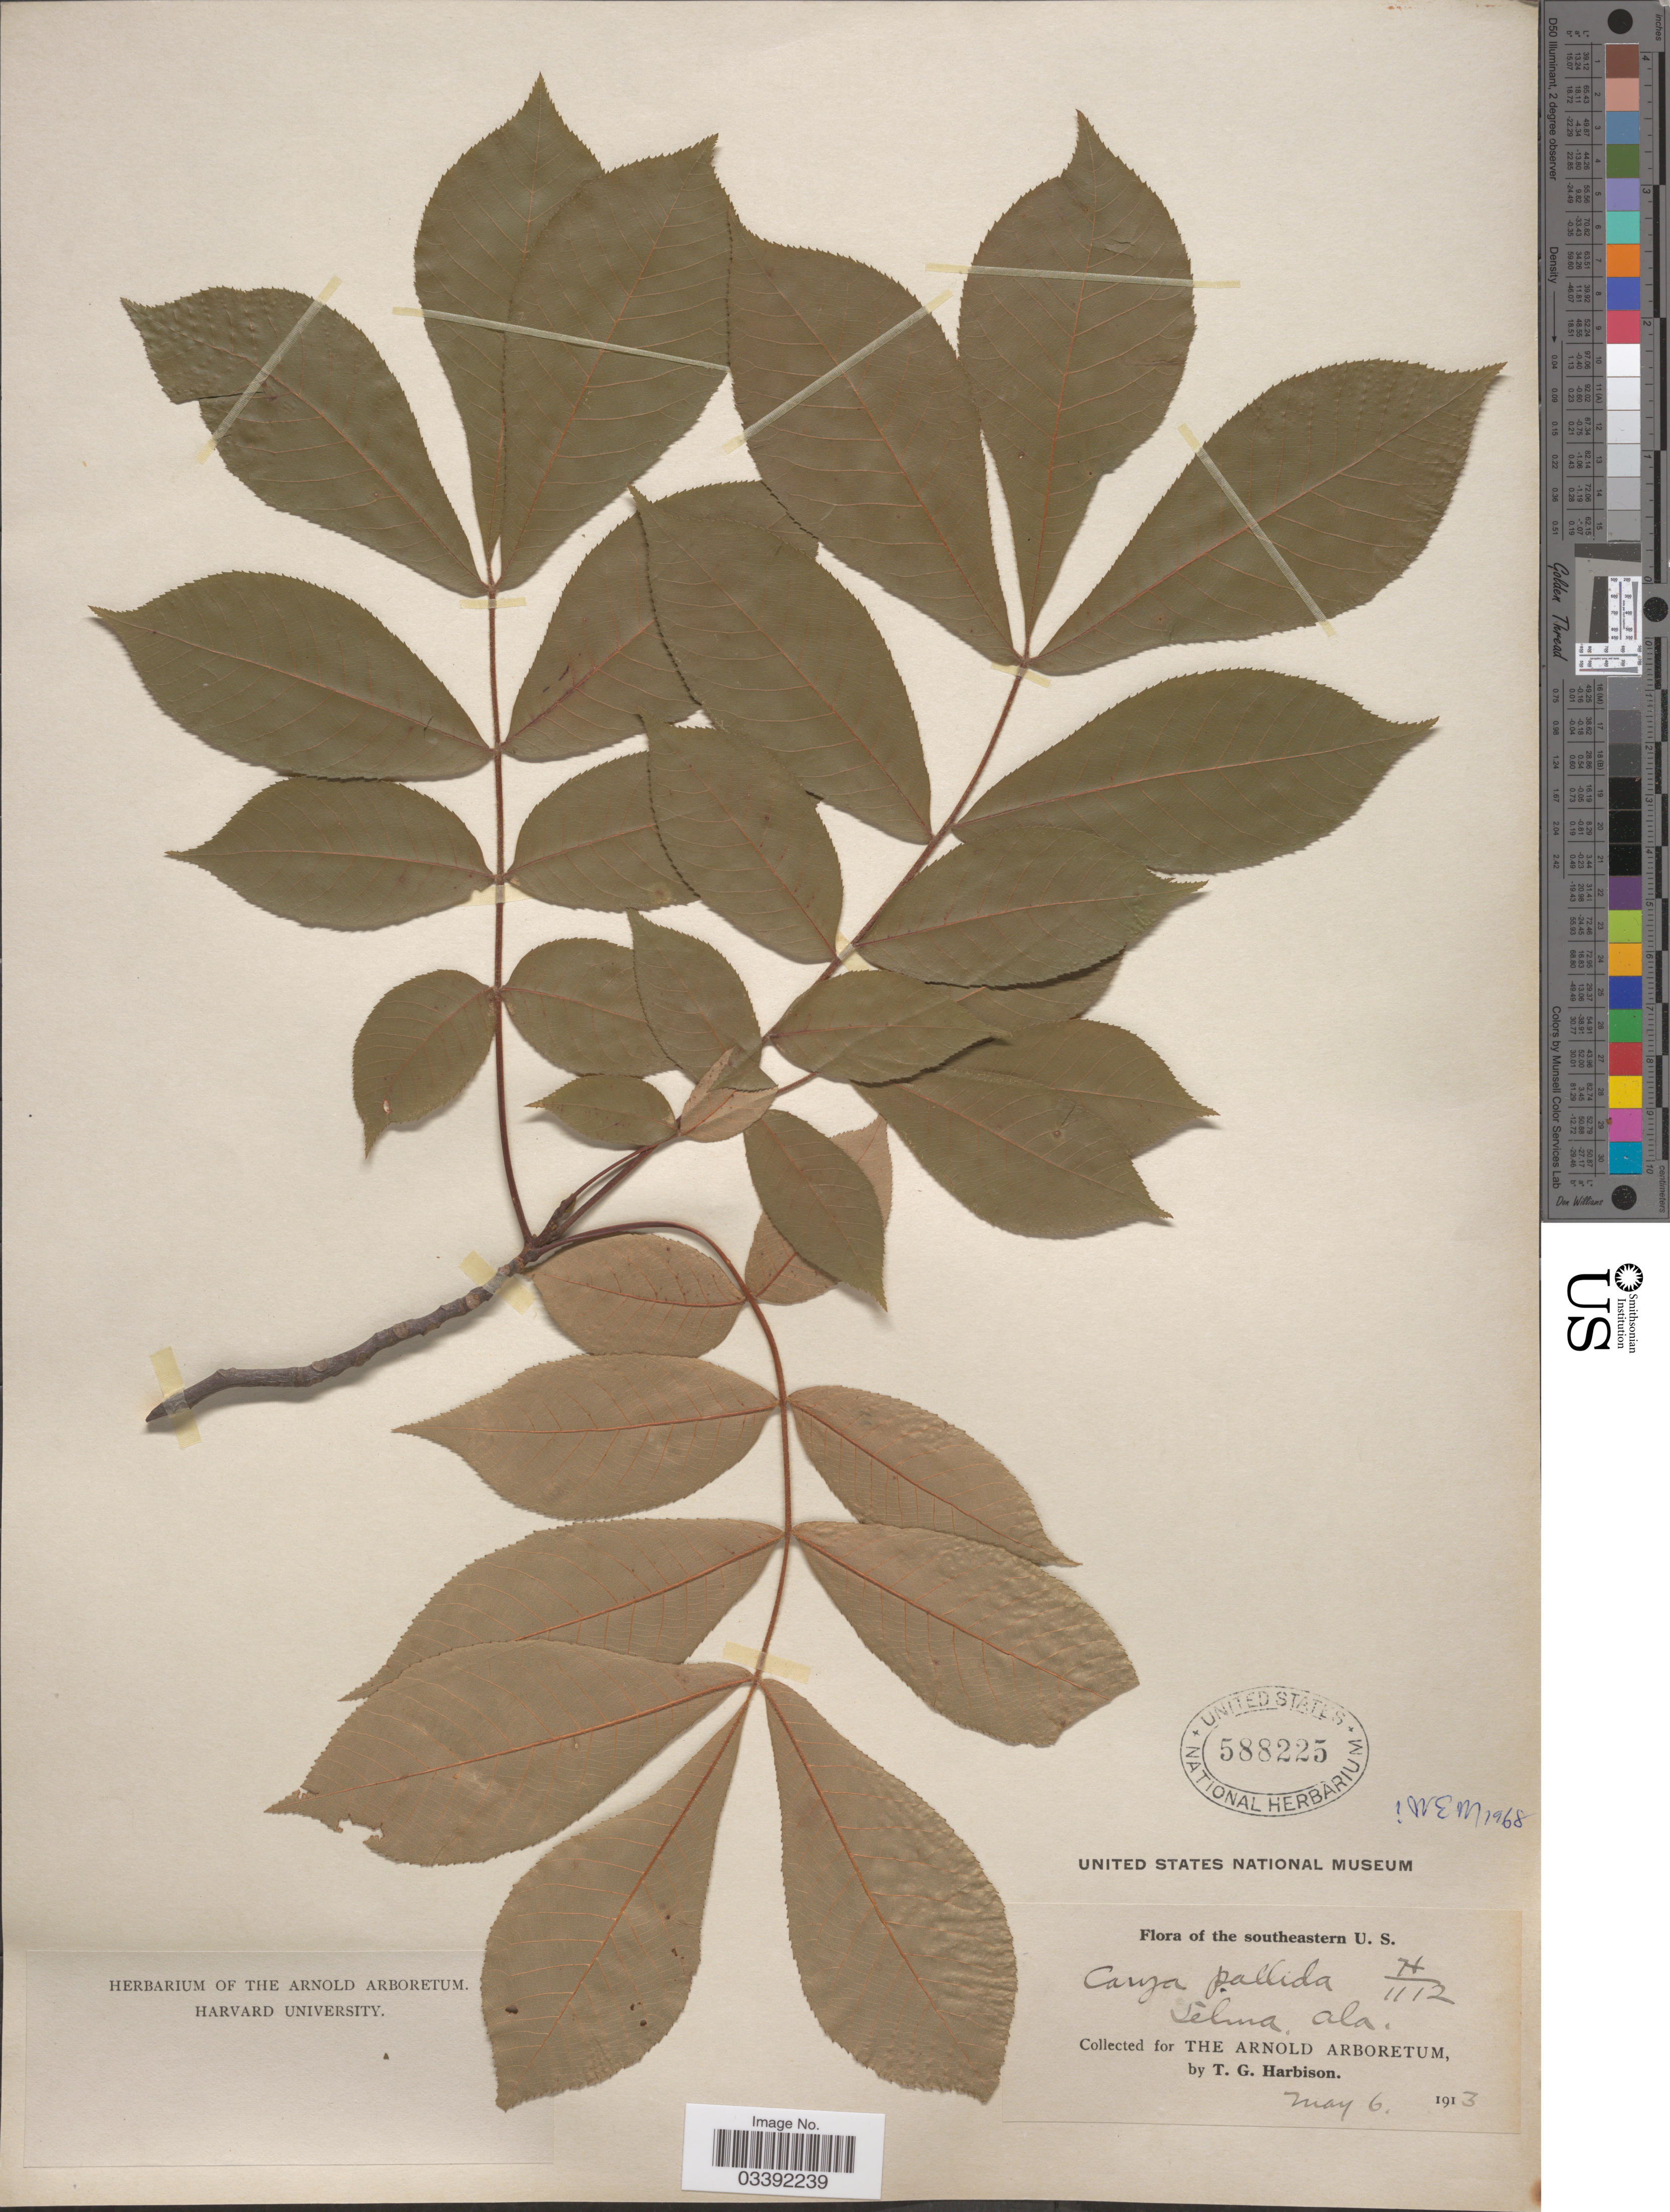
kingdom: Plantae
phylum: Tracheophyta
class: Magnoliopsida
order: Fagales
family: Juglandaceae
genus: Carya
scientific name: Carya pallida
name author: (Ashe) Engl. & Graebner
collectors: T. Harbison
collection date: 1913-05-06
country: United States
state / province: Alabama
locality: Selma.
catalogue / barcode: US 588225